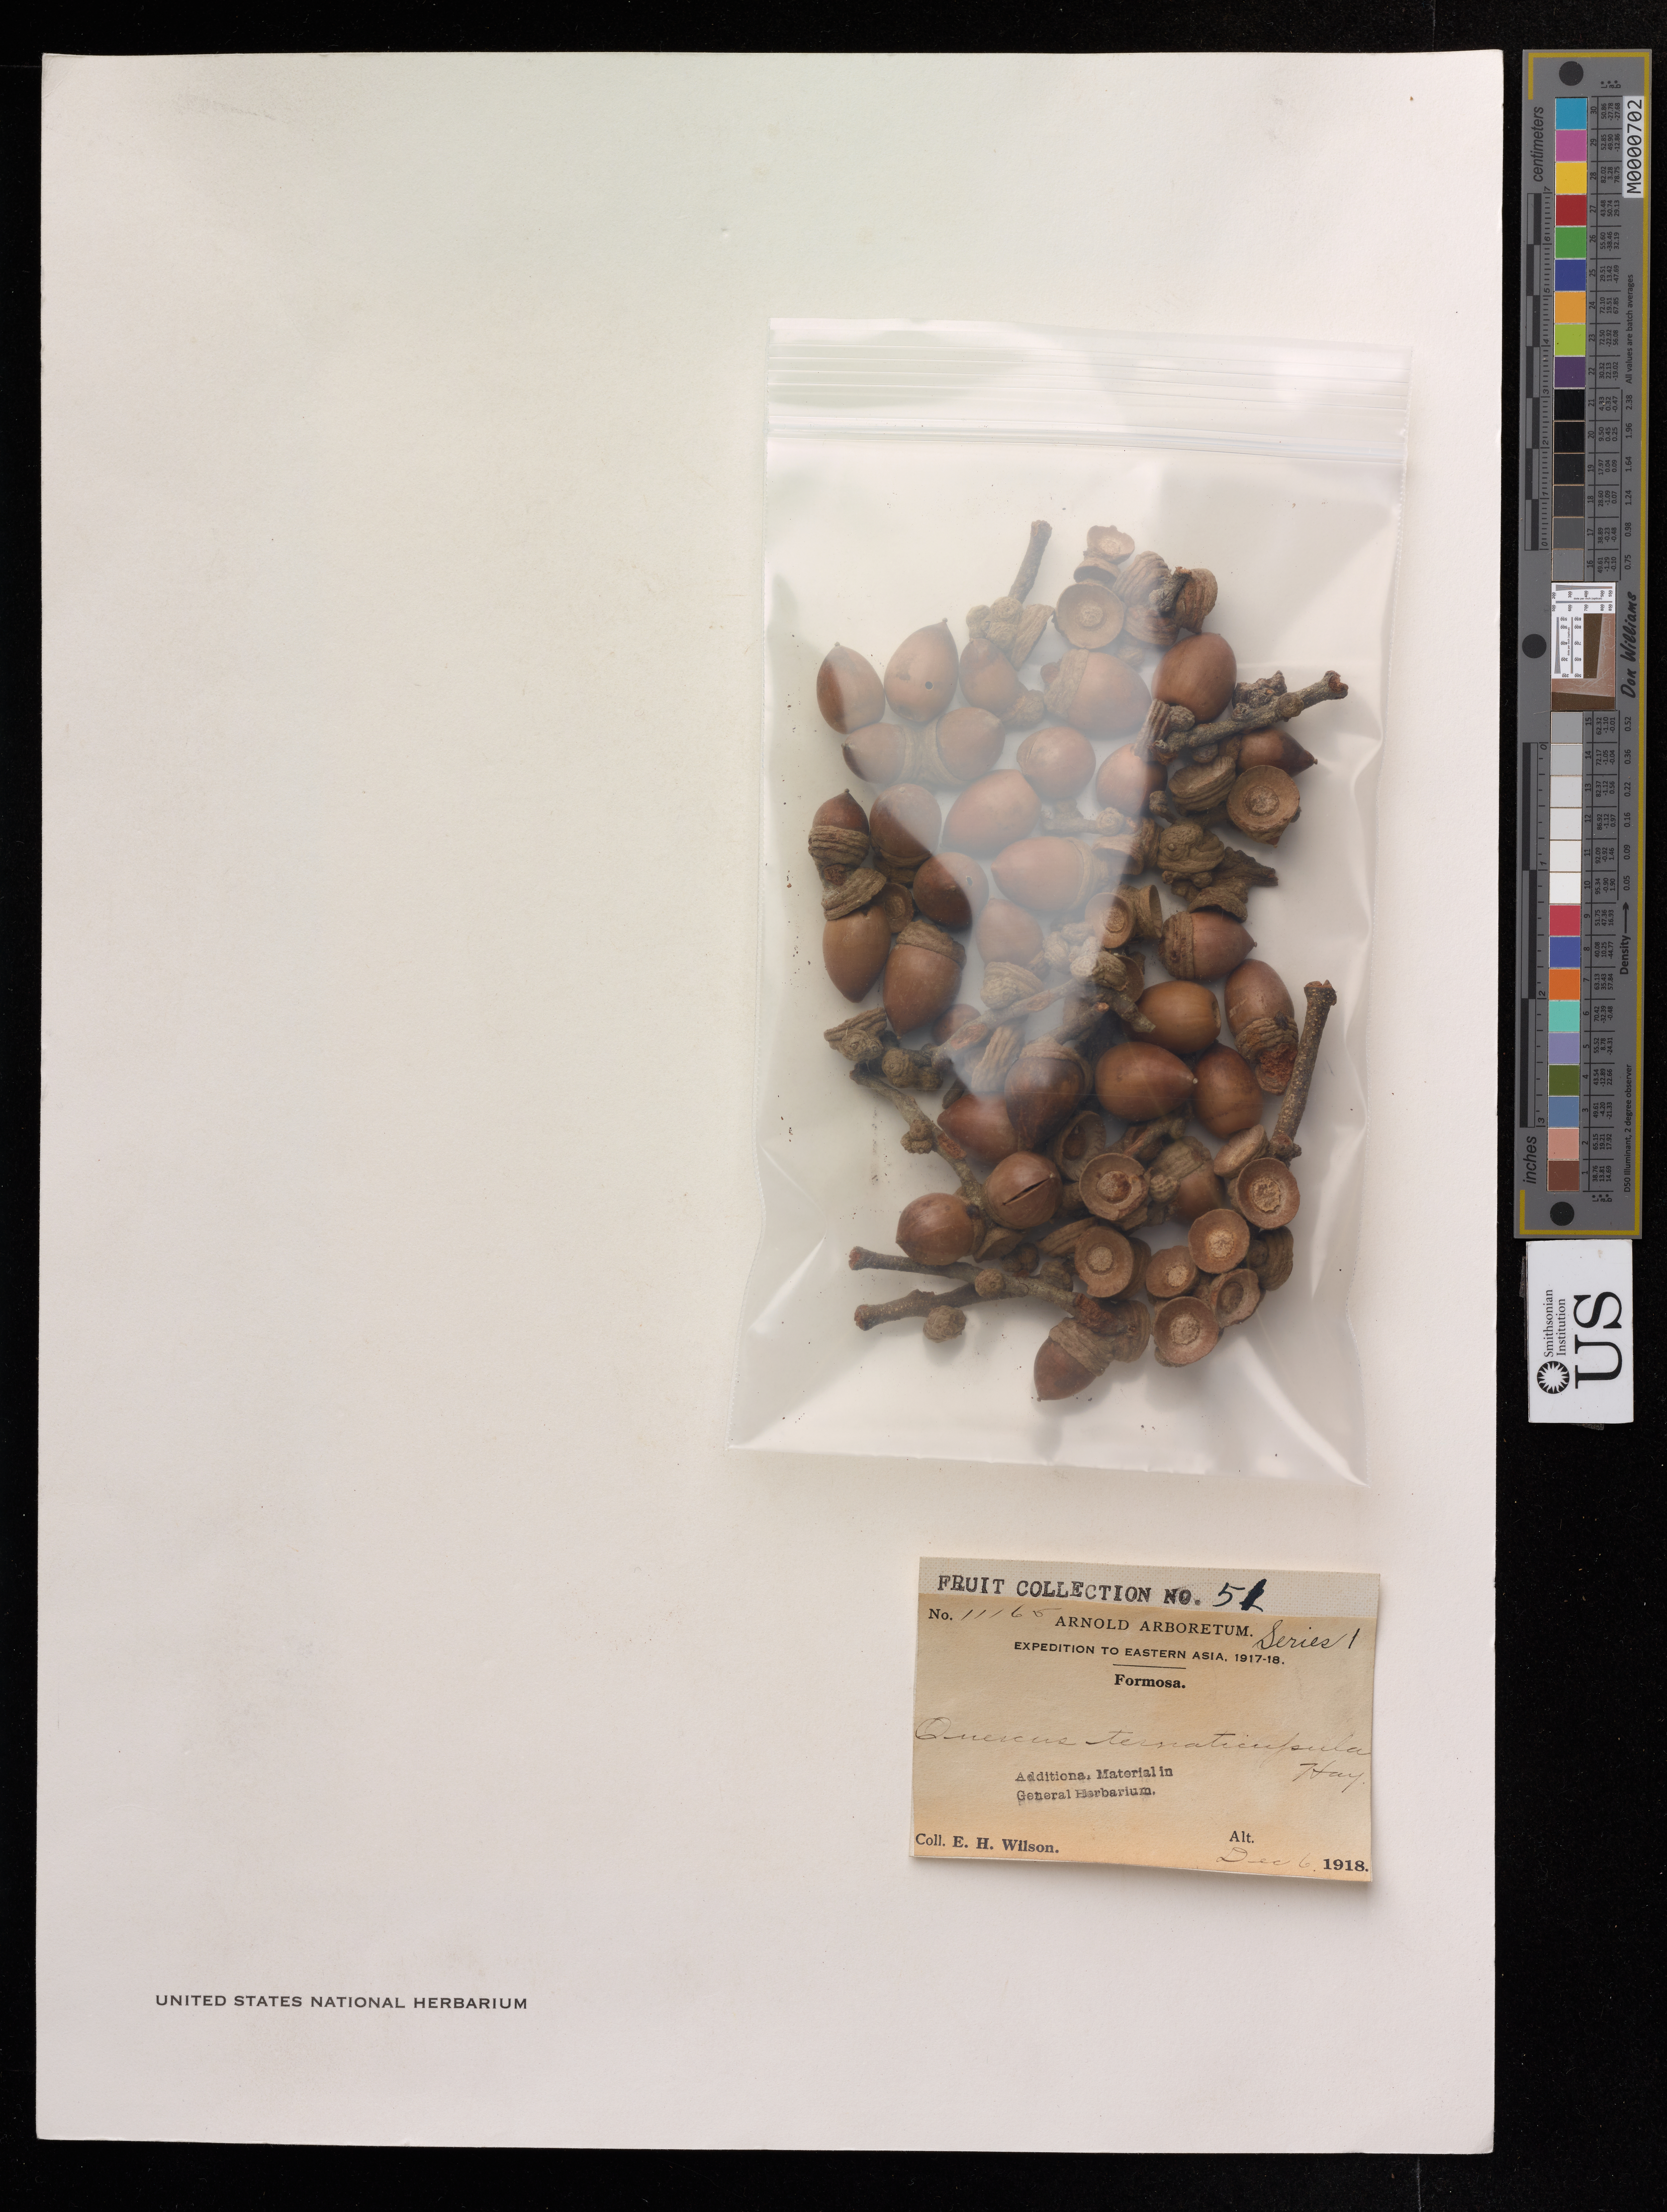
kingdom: Plantae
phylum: Tracheophyta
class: Magnoliopsida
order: Fagales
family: Fagaceae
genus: Lithocarpus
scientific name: Lithocarpus ternaticupulus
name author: (Hayata) Hayata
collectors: E. Wilson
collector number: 11165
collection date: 1900-06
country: Taiwan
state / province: Nanto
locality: Nanto, W. China.